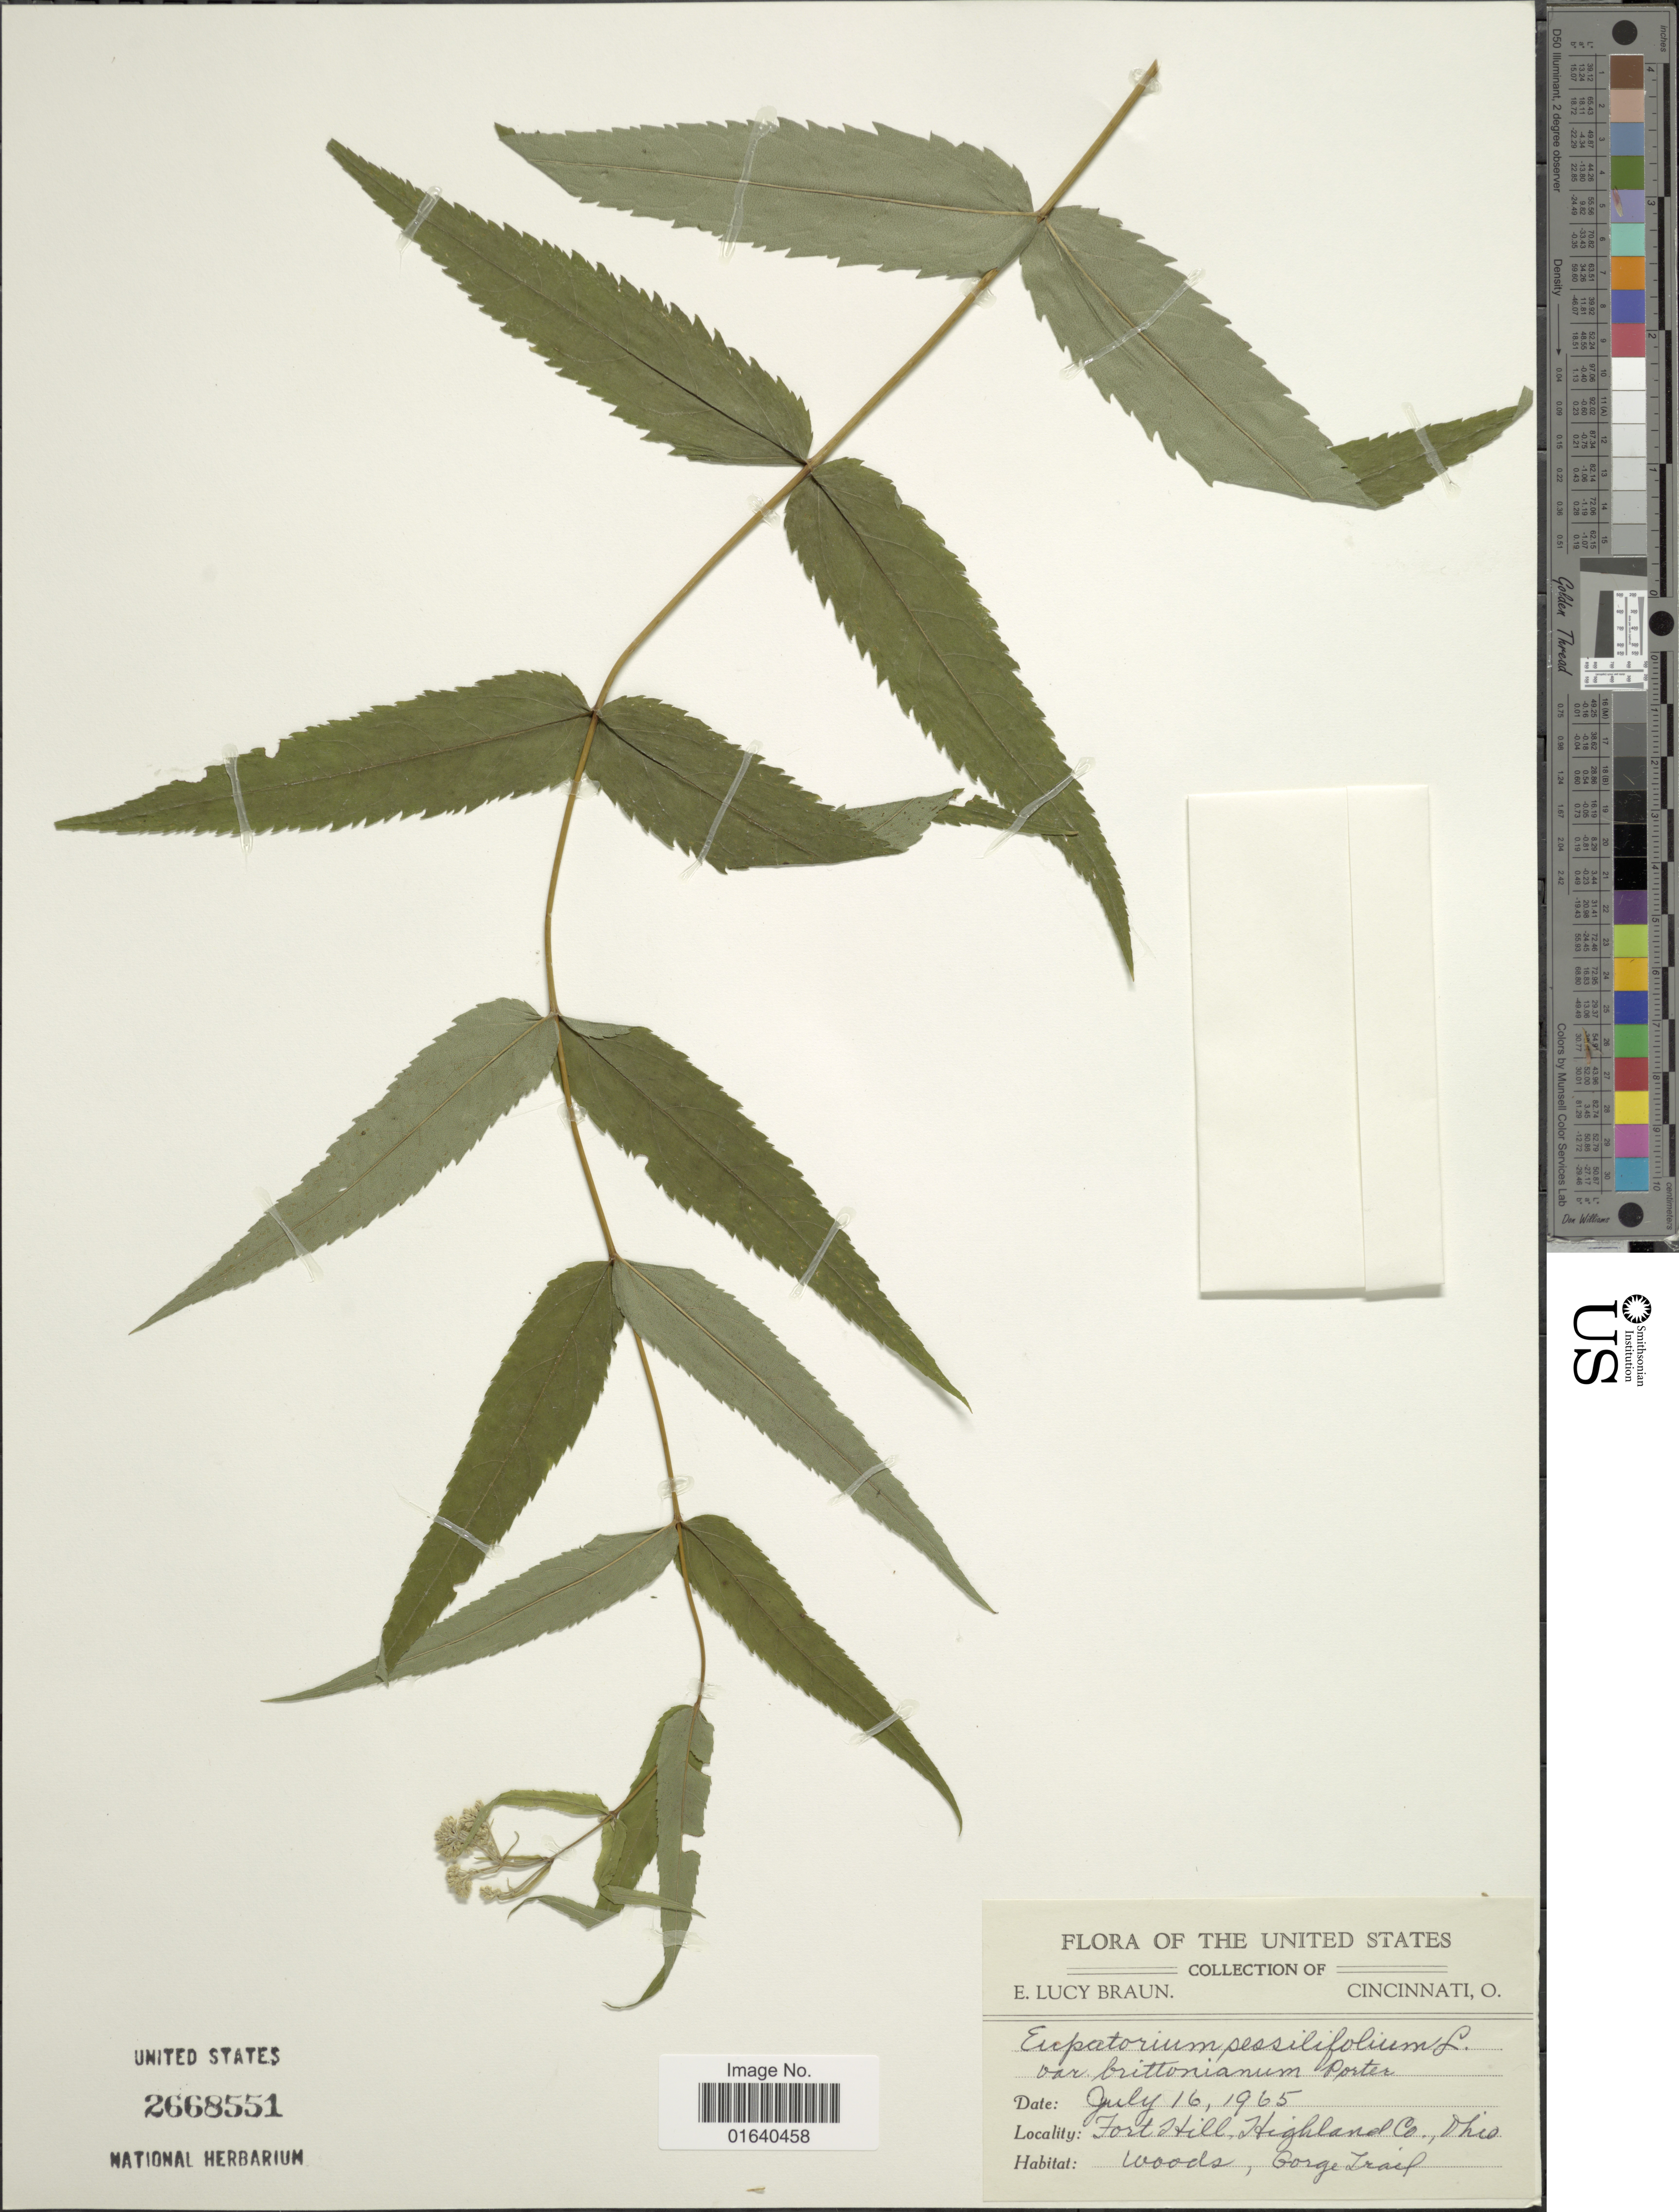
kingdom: Plantae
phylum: Tracheophyta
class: Magnoliopsida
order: Asterales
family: Asteraceae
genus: Eupatorium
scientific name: Eupatorium sessilifolium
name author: L.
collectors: E. L. Braun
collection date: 1965-07-16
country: United States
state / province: Ohio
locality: Fort Hill, Highlands Co.,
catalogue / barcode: US 2668551